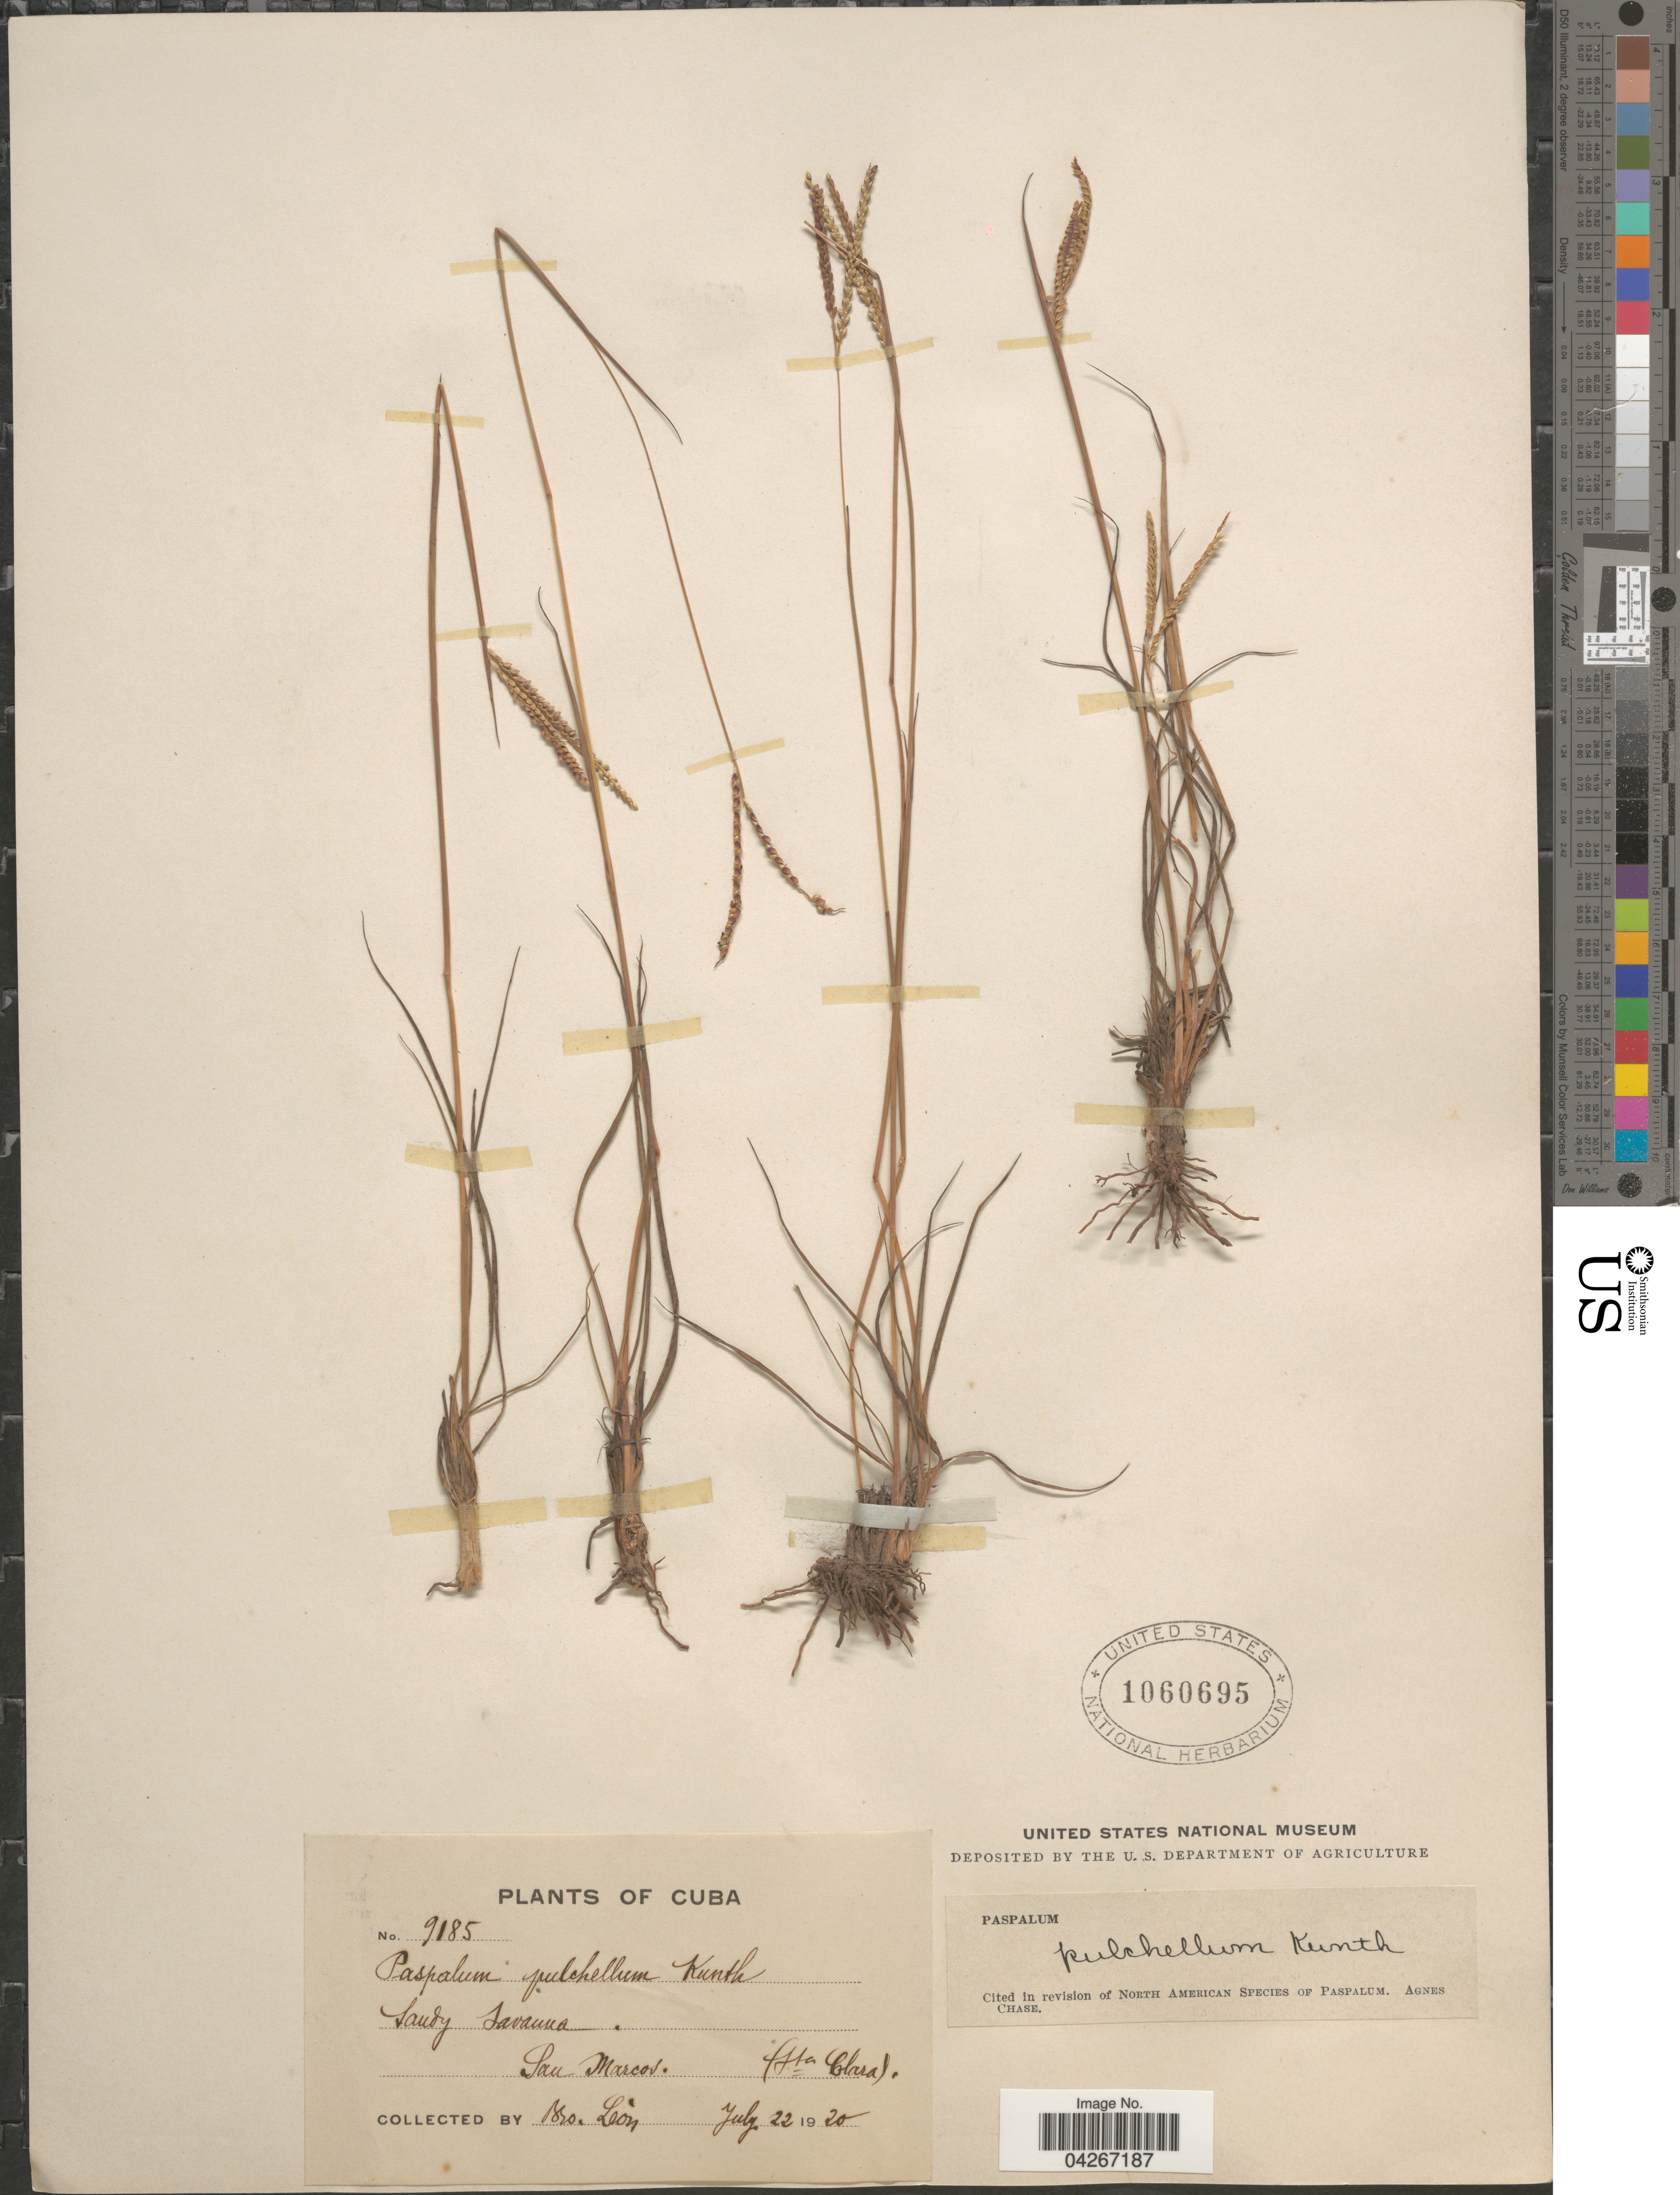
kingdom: Plantae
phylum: Tracheophyta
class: Liliopsida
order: Poales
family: Poaceae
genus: Paspalum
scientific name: Paspalum pulchellum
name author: Kunth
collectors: Bro. León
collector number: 9185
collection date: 1920-07-22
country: Cuba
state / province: Las Villas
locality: San Marcos. (Sta Clara).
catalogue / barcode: US 1060695